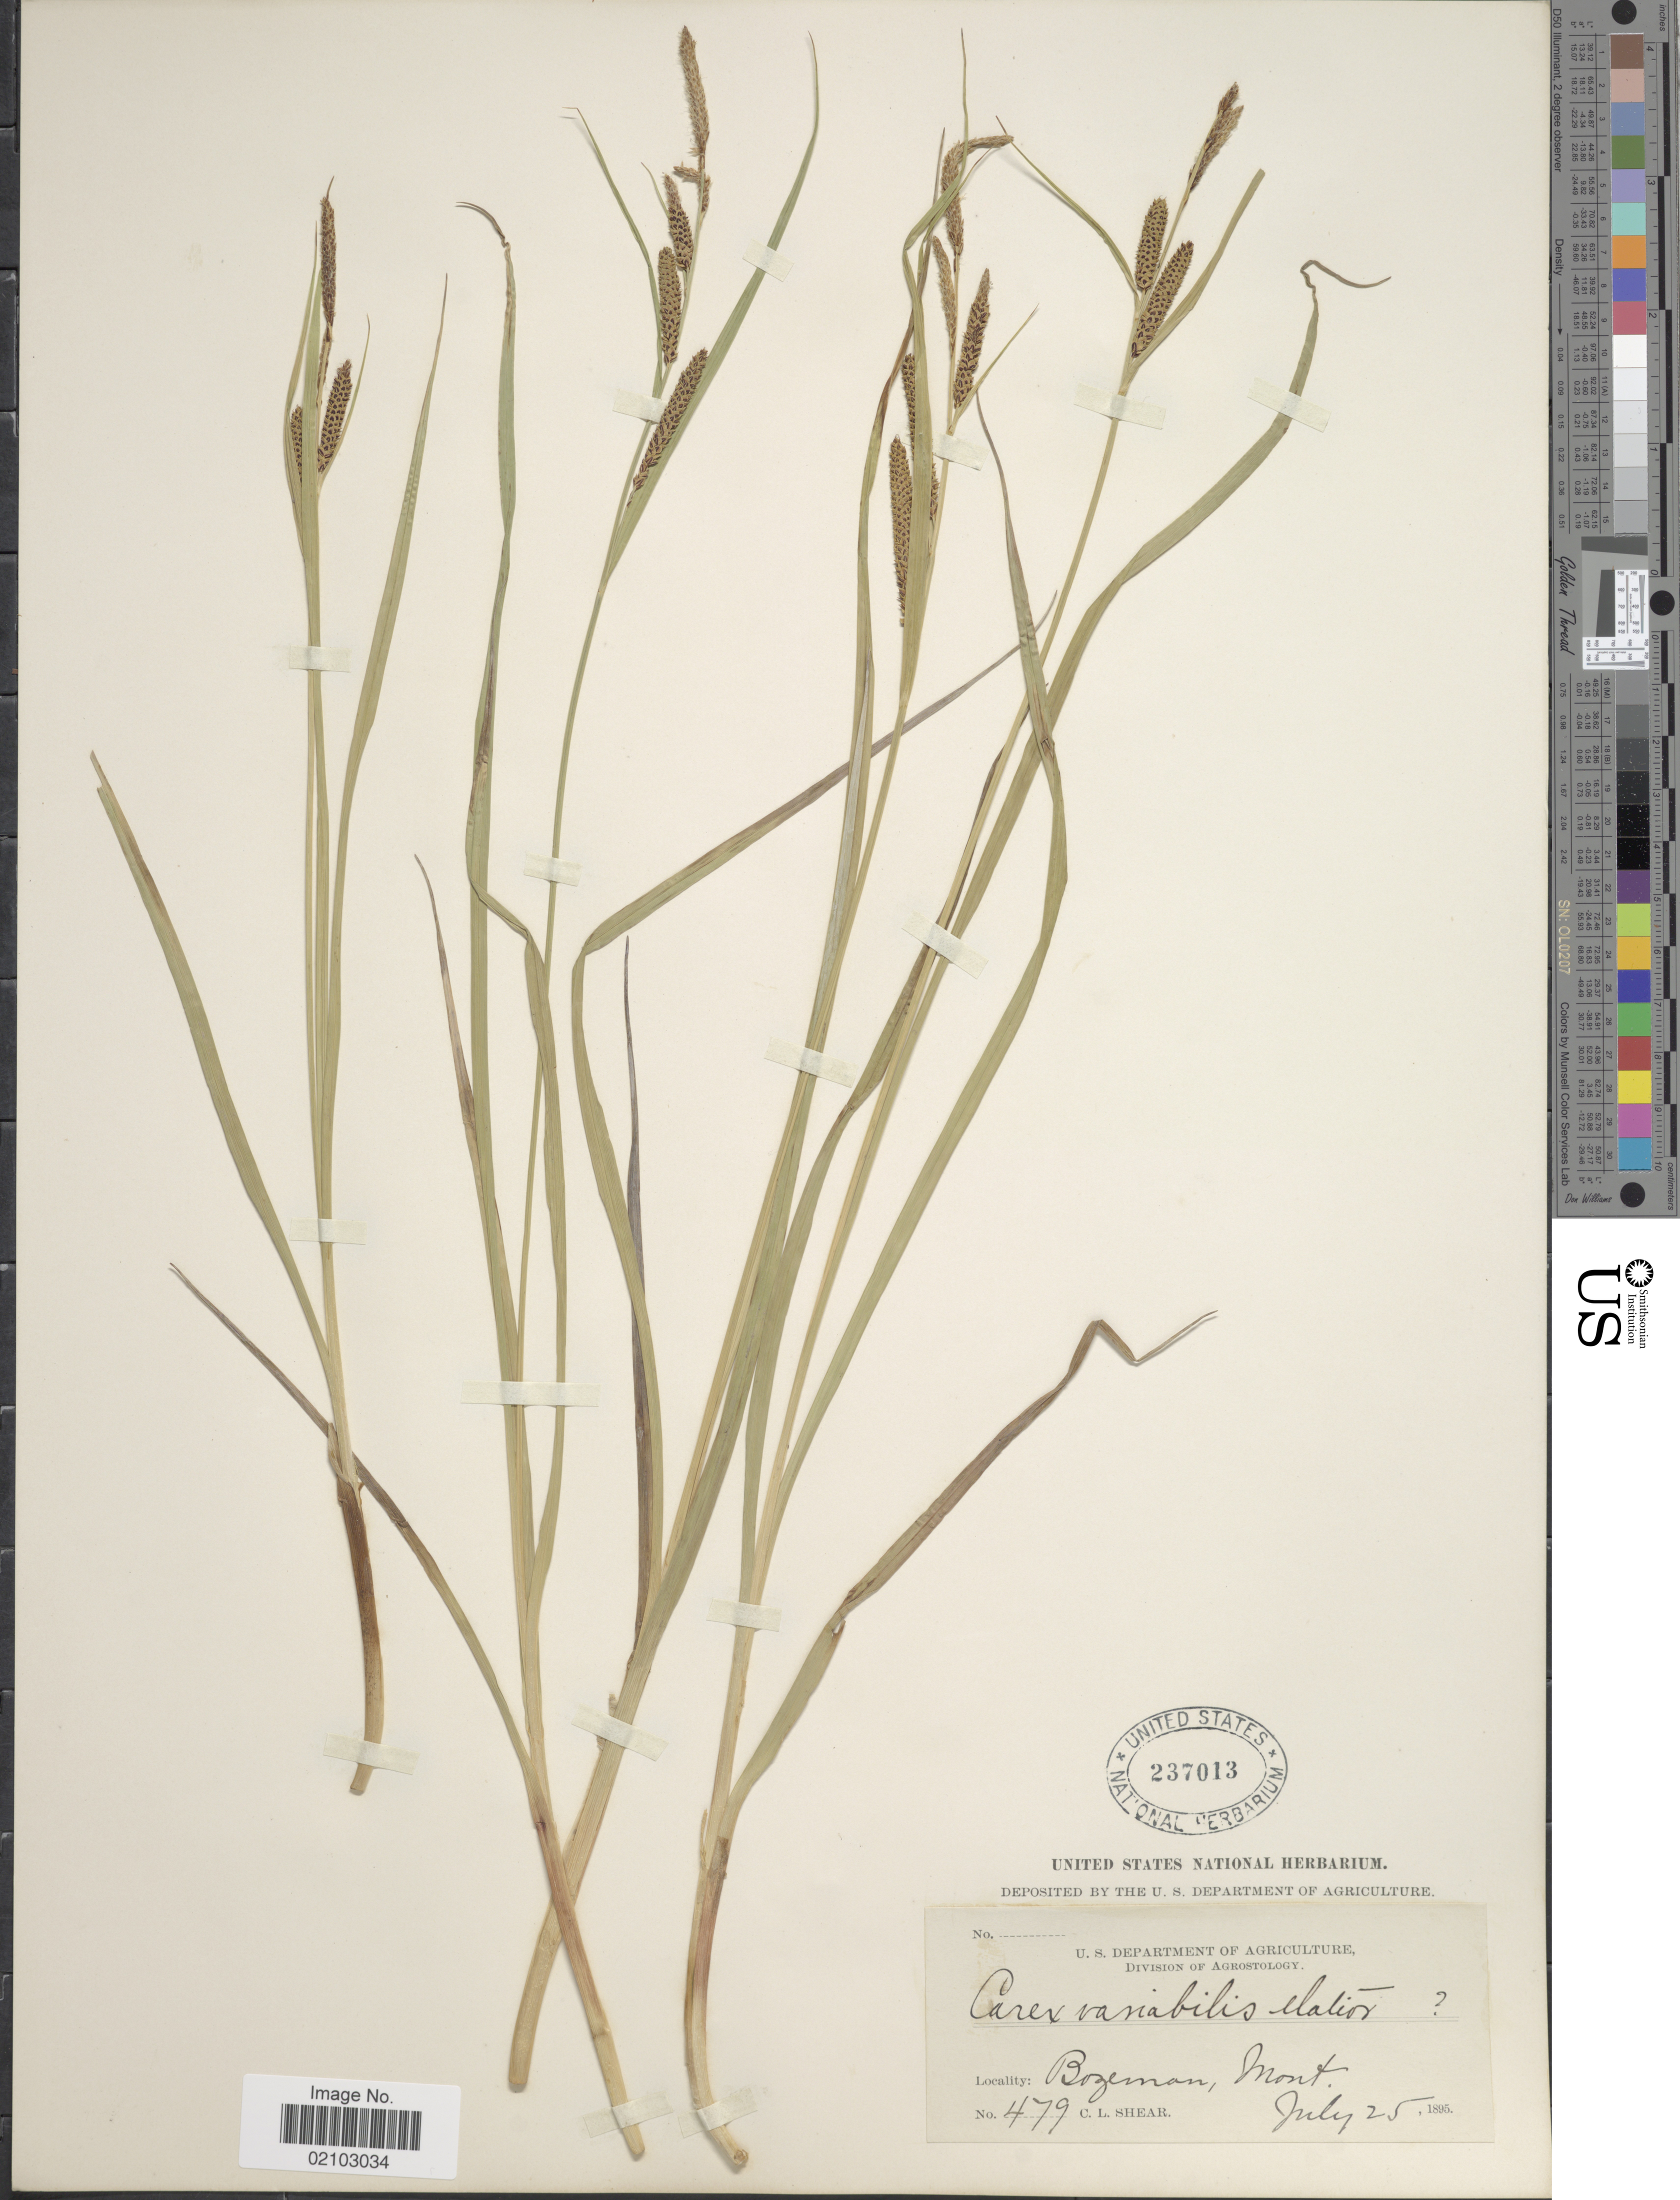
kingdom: Plantae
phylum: Tracheophyta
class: Liliopsida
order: Poales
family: Cyperaceae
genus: Carex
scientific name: Carex aquatilis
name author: Wahlenb.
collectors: C. L. Shear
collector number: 479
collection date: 1895-07-25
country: United States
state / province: Montana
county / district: Gallatin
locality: Bozeman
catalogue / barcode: US 237013